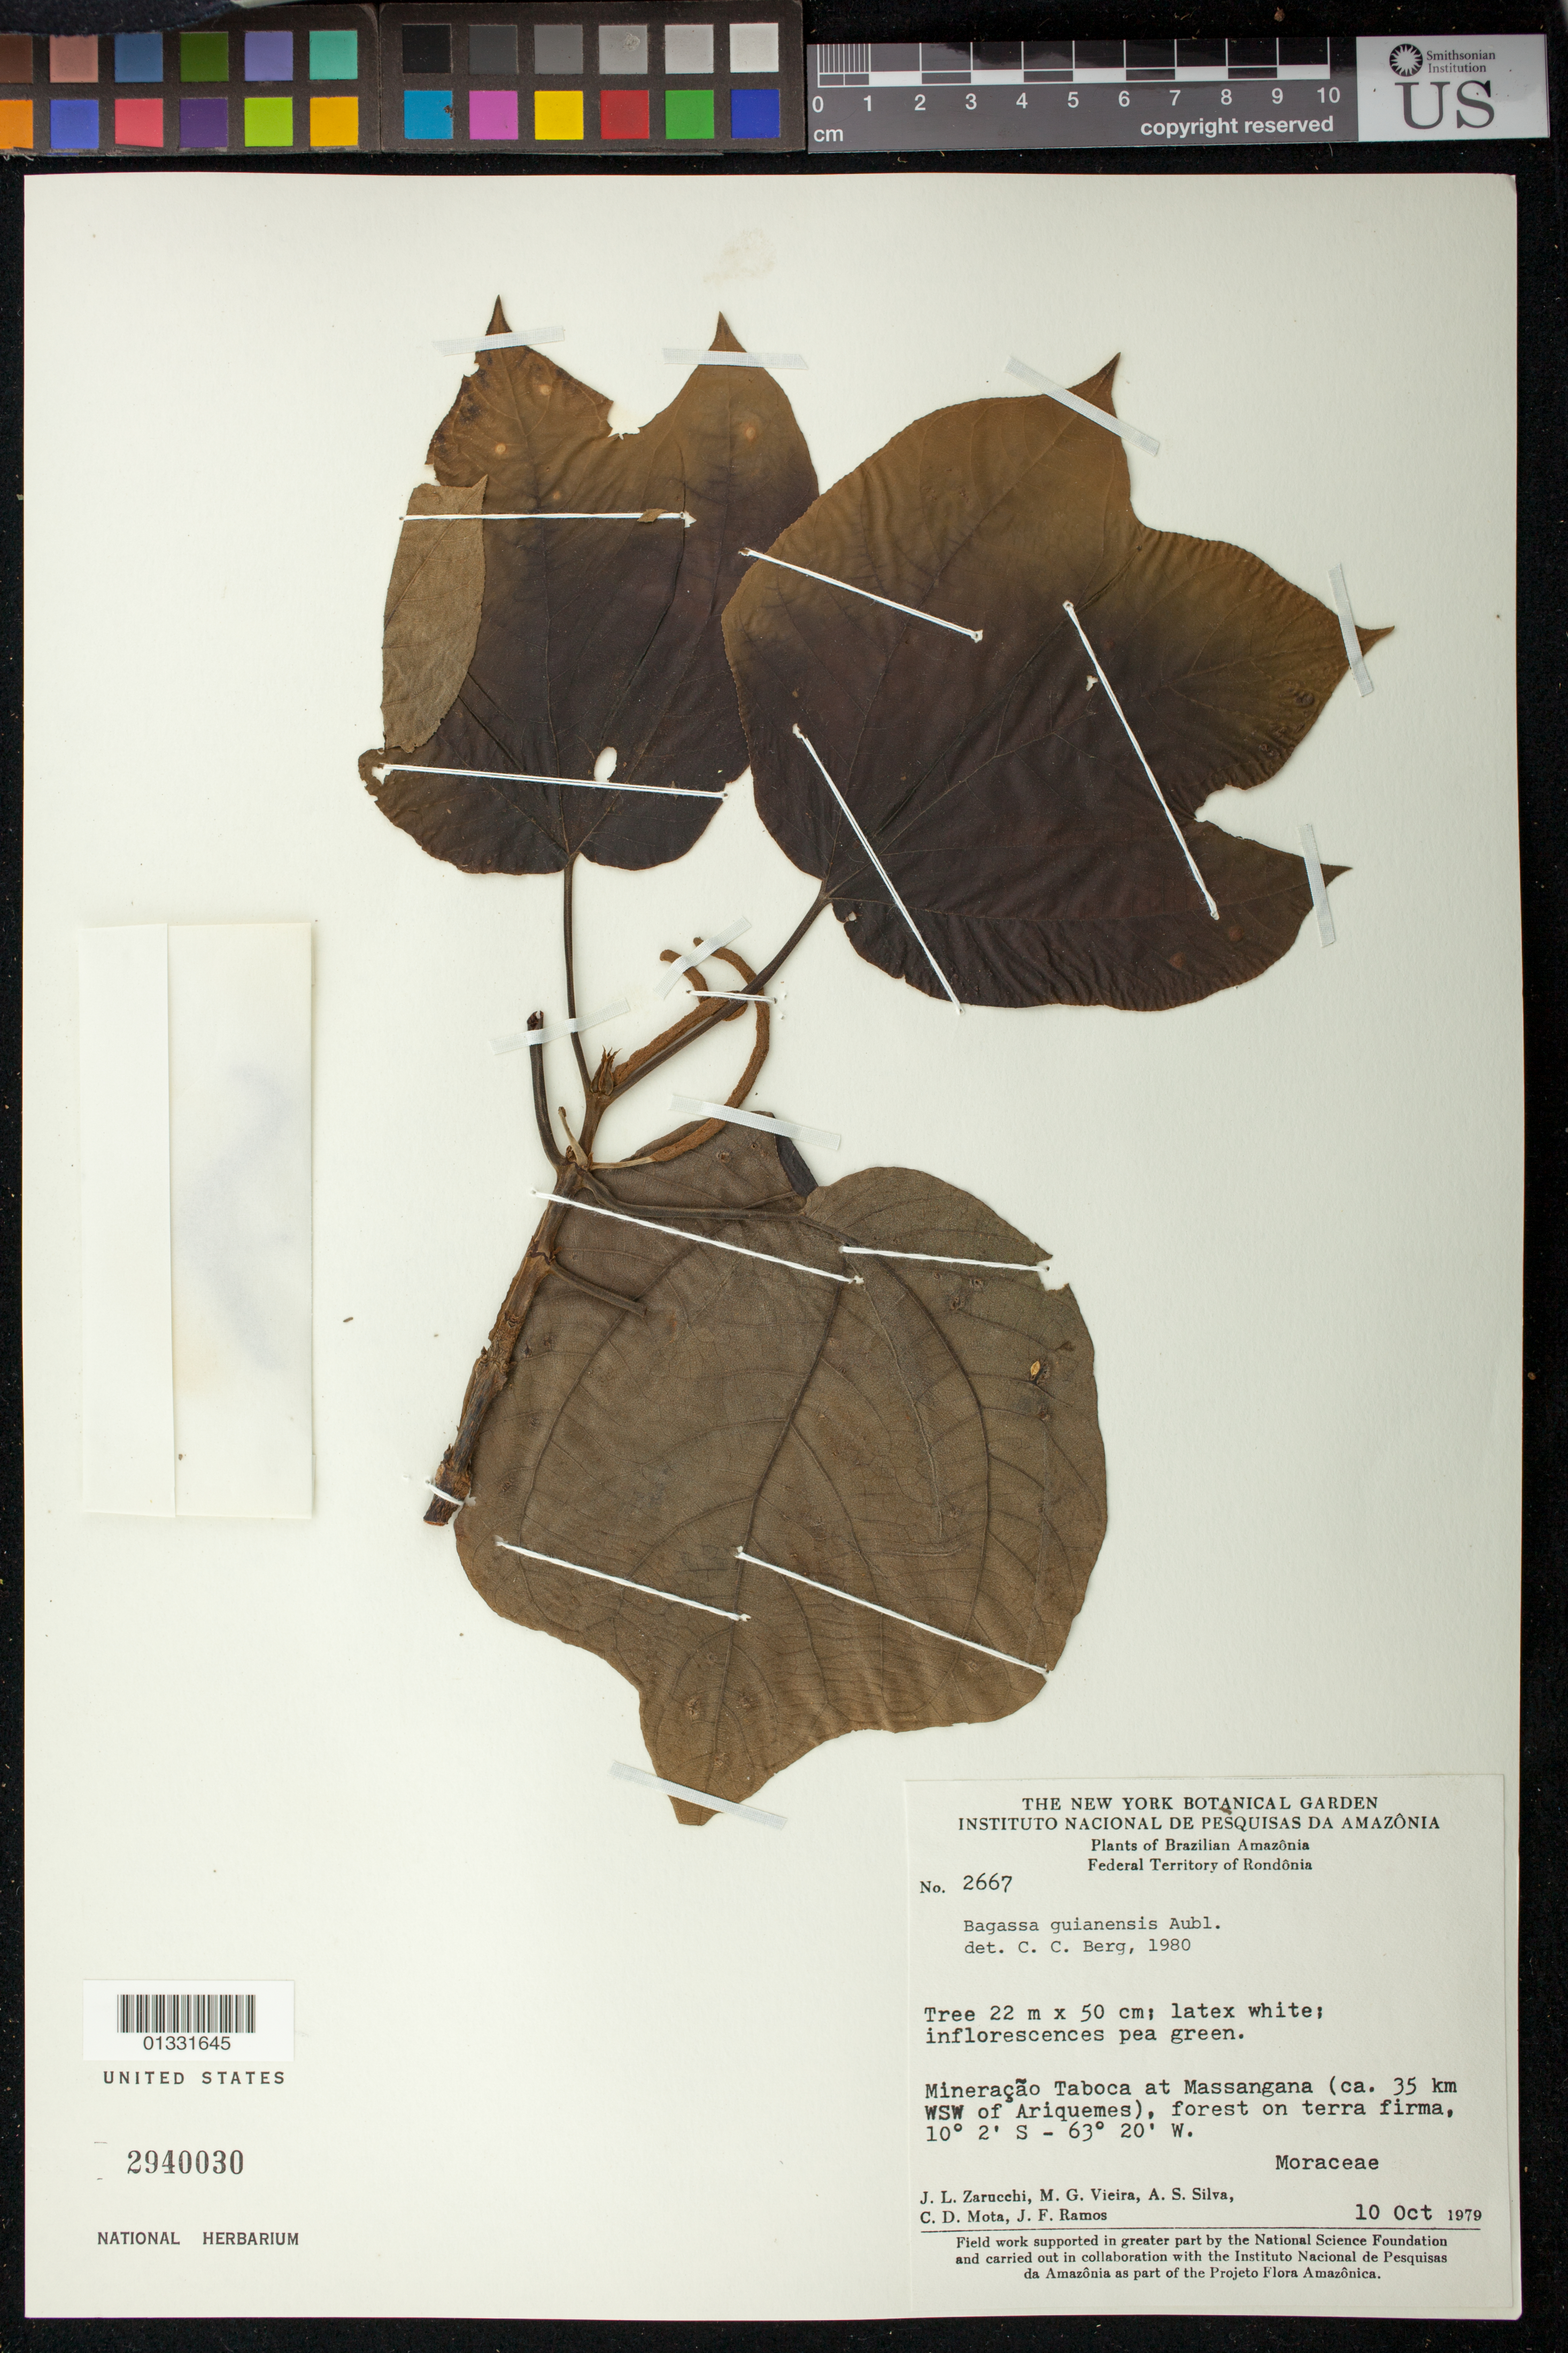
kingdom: Plantae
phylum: Tracheophyta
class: Magnoliopsida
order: Rosales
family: Moraceae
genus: Bagassa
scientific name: Bagassa guianensis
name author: Aubl.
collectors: J. L. Zarucchi, M. G. Vieira, A. S. Silva, C. D. A. Mota & J. F. Ramos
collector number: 2667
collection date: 1979-10-10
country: Brazil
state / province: Rondônia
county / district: Monte Negro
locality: Mineração Taboca at Massangana (ca. 35 Km WSW of Ariquemes)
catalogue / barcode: US 2940030